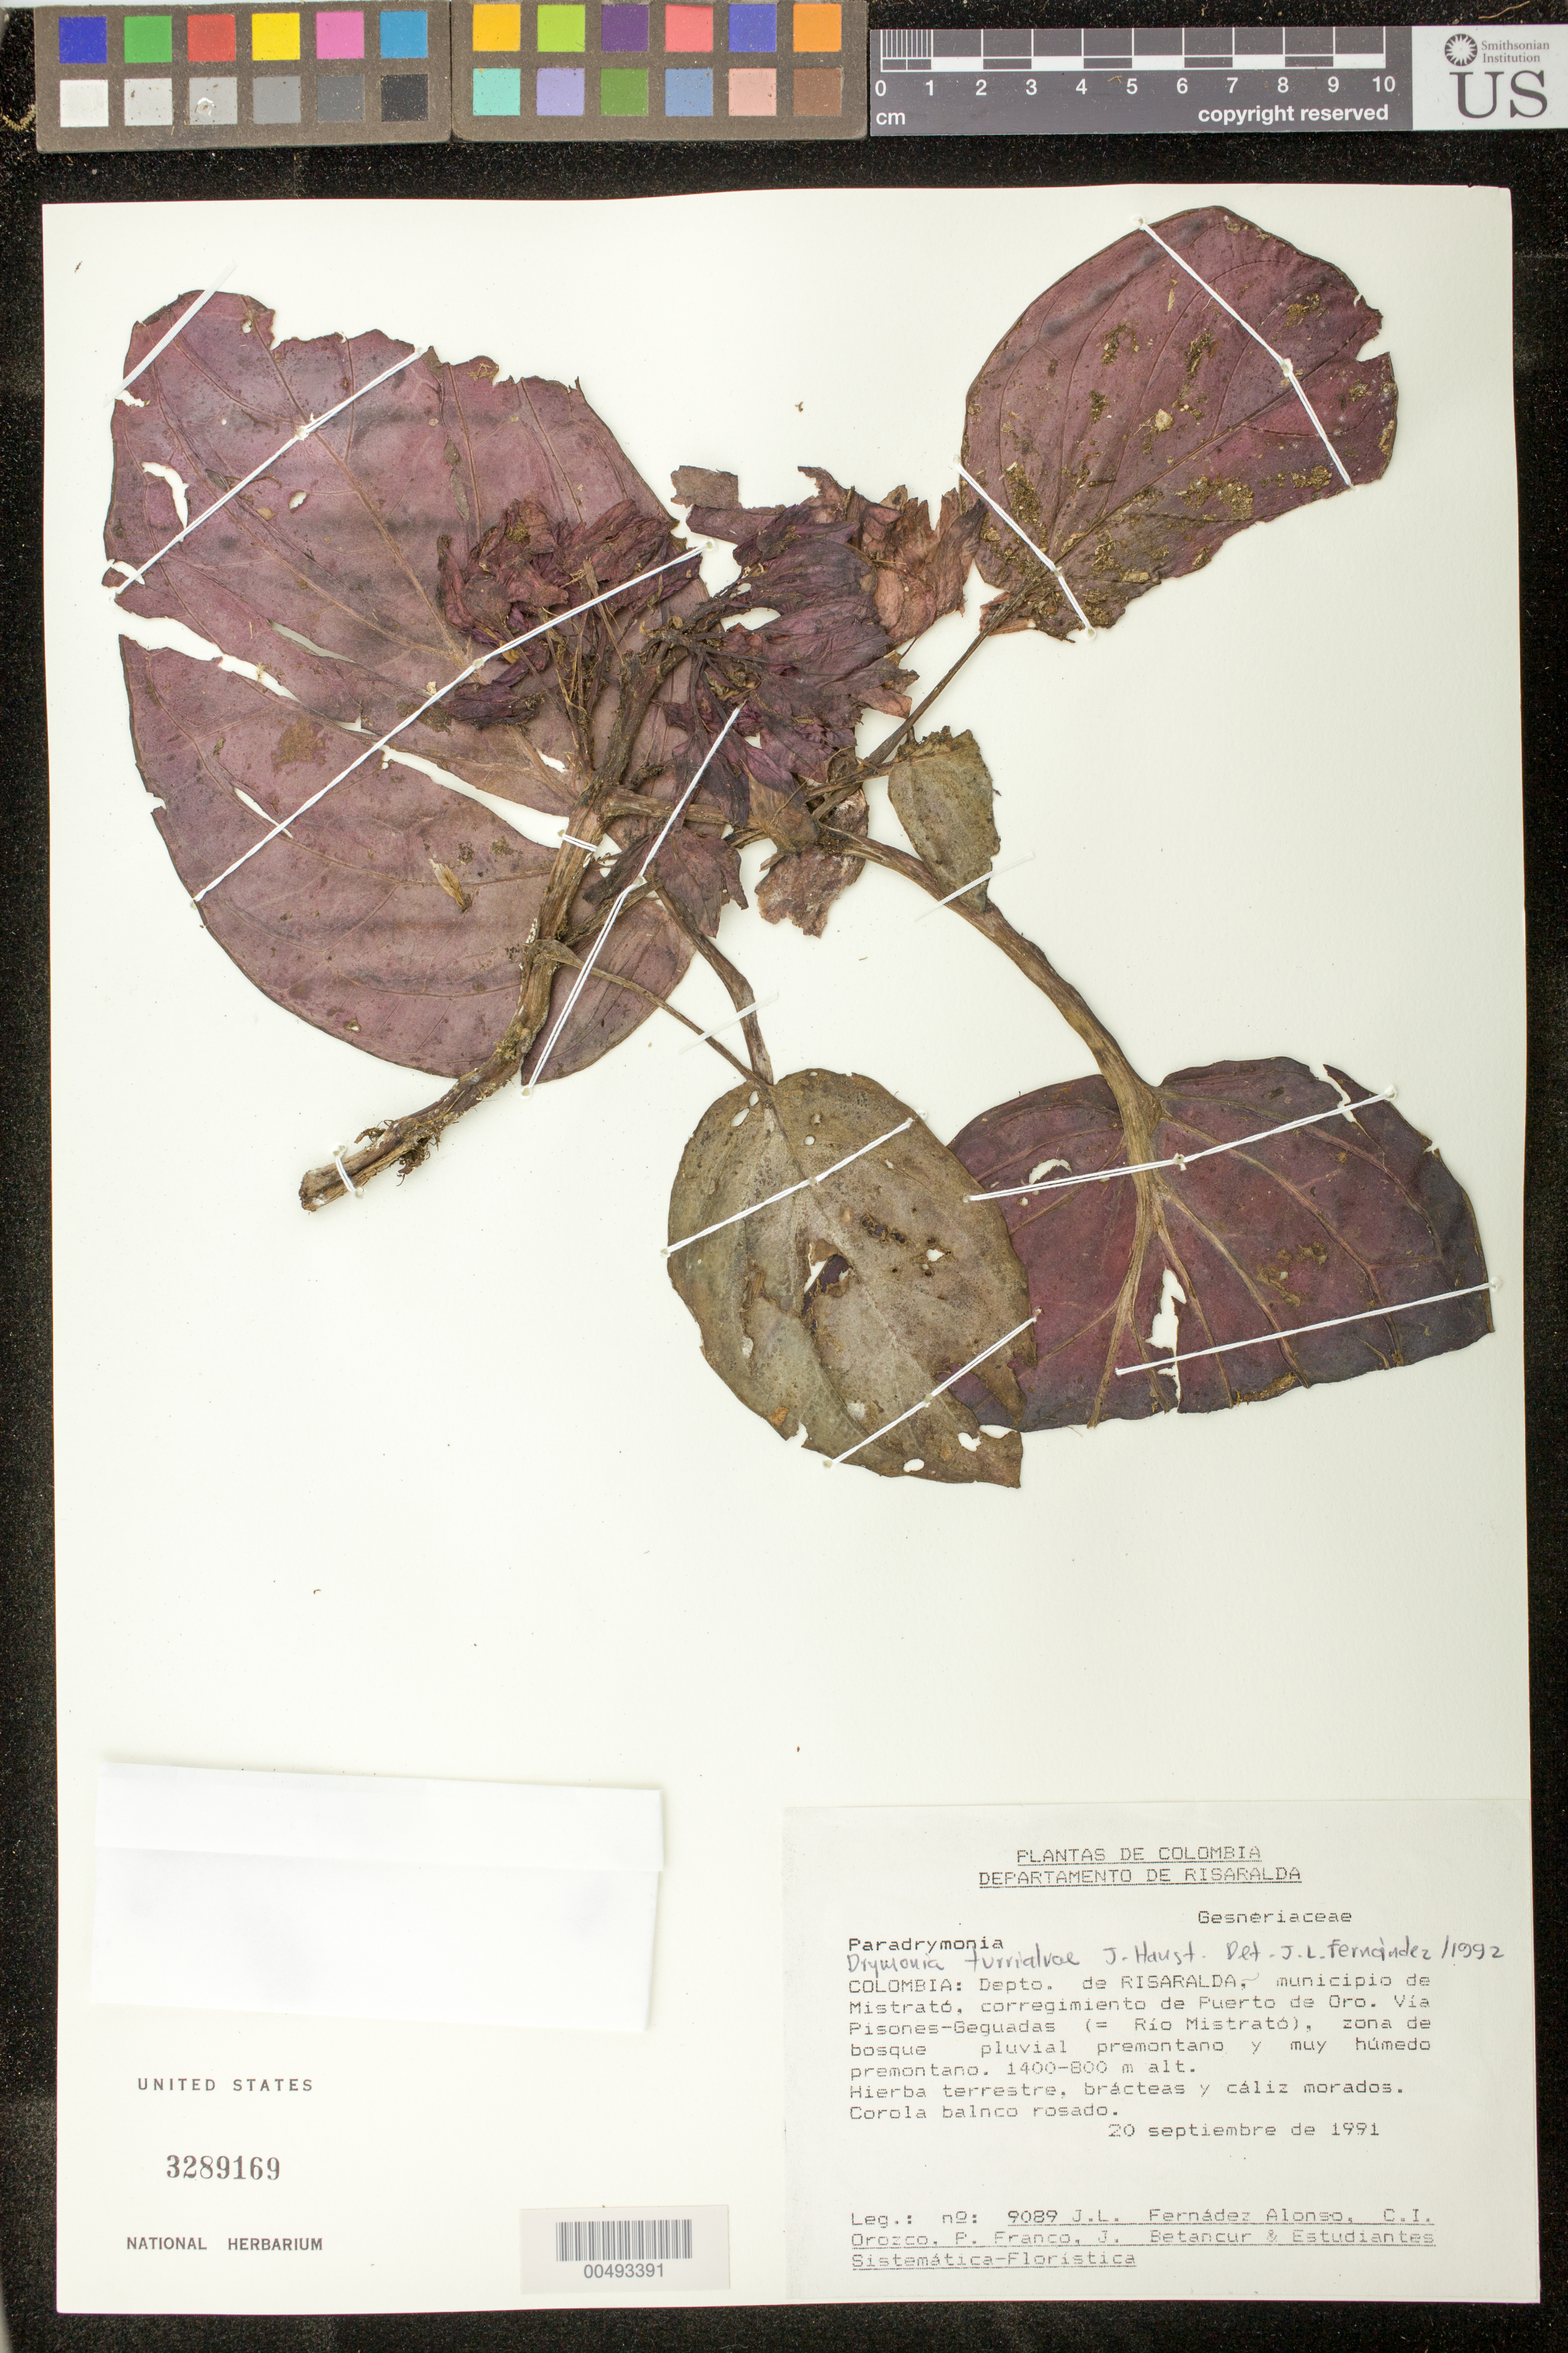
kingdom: Plantae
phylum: Tracheophyta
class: Magnoliopsida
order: Lamiales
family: Gesneriaceae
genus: Drymonia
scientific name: Drymonia turrialvae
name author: Hanst.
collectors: J. L. Fernández-Alonso, C. I. Orozco, P. Franco Roselli, J. C. Betancur & et al.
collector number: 9089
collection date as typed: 20 Sep 1991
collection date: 1991-09-20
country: Colombia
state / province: Risaralda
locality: Rio Mistrató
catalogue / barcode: US 3289169